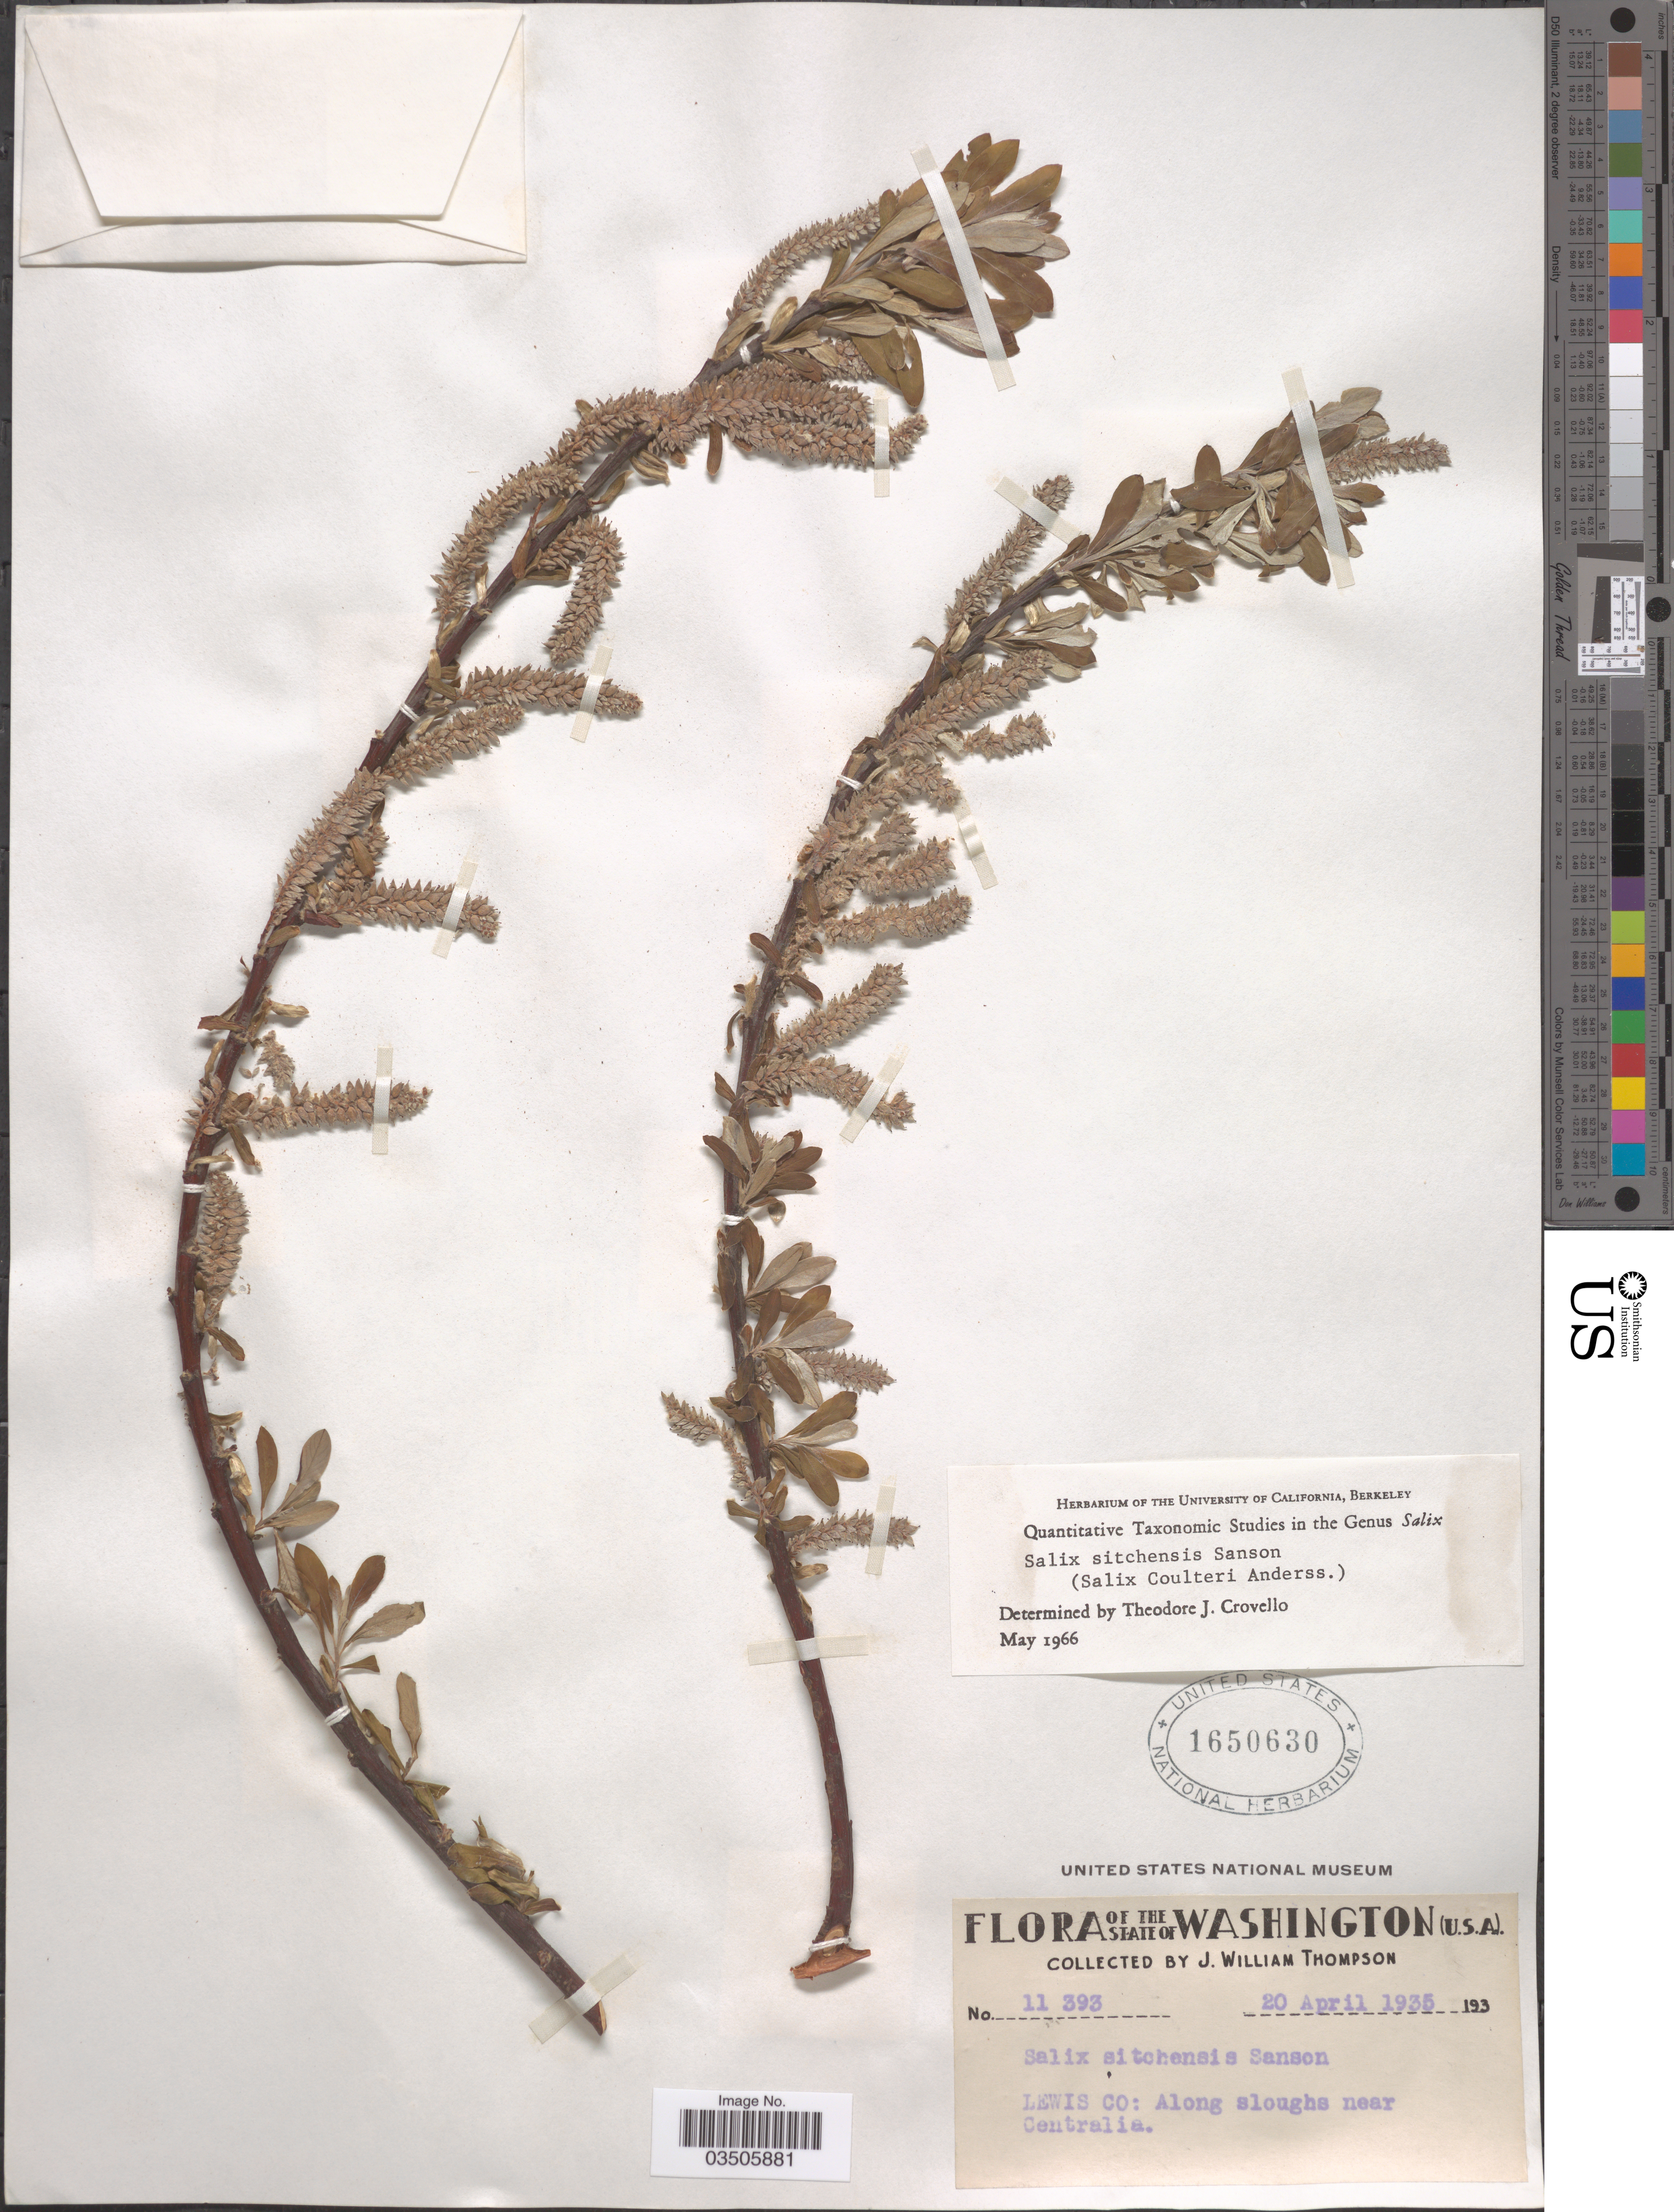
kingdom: Plantae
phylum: Tracheophyta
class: Magnoliopsida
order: Malpighiales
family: Salicaceae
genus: Salix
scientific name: Salix sitchensis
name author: Sanson ex Bong.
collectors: J. W. Thompson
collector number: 11393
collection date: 1935-04-20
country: United States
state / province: Washington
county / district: Lewis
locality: Lewis Co: Along sloughs near Centralia.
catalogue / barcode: US 1650630